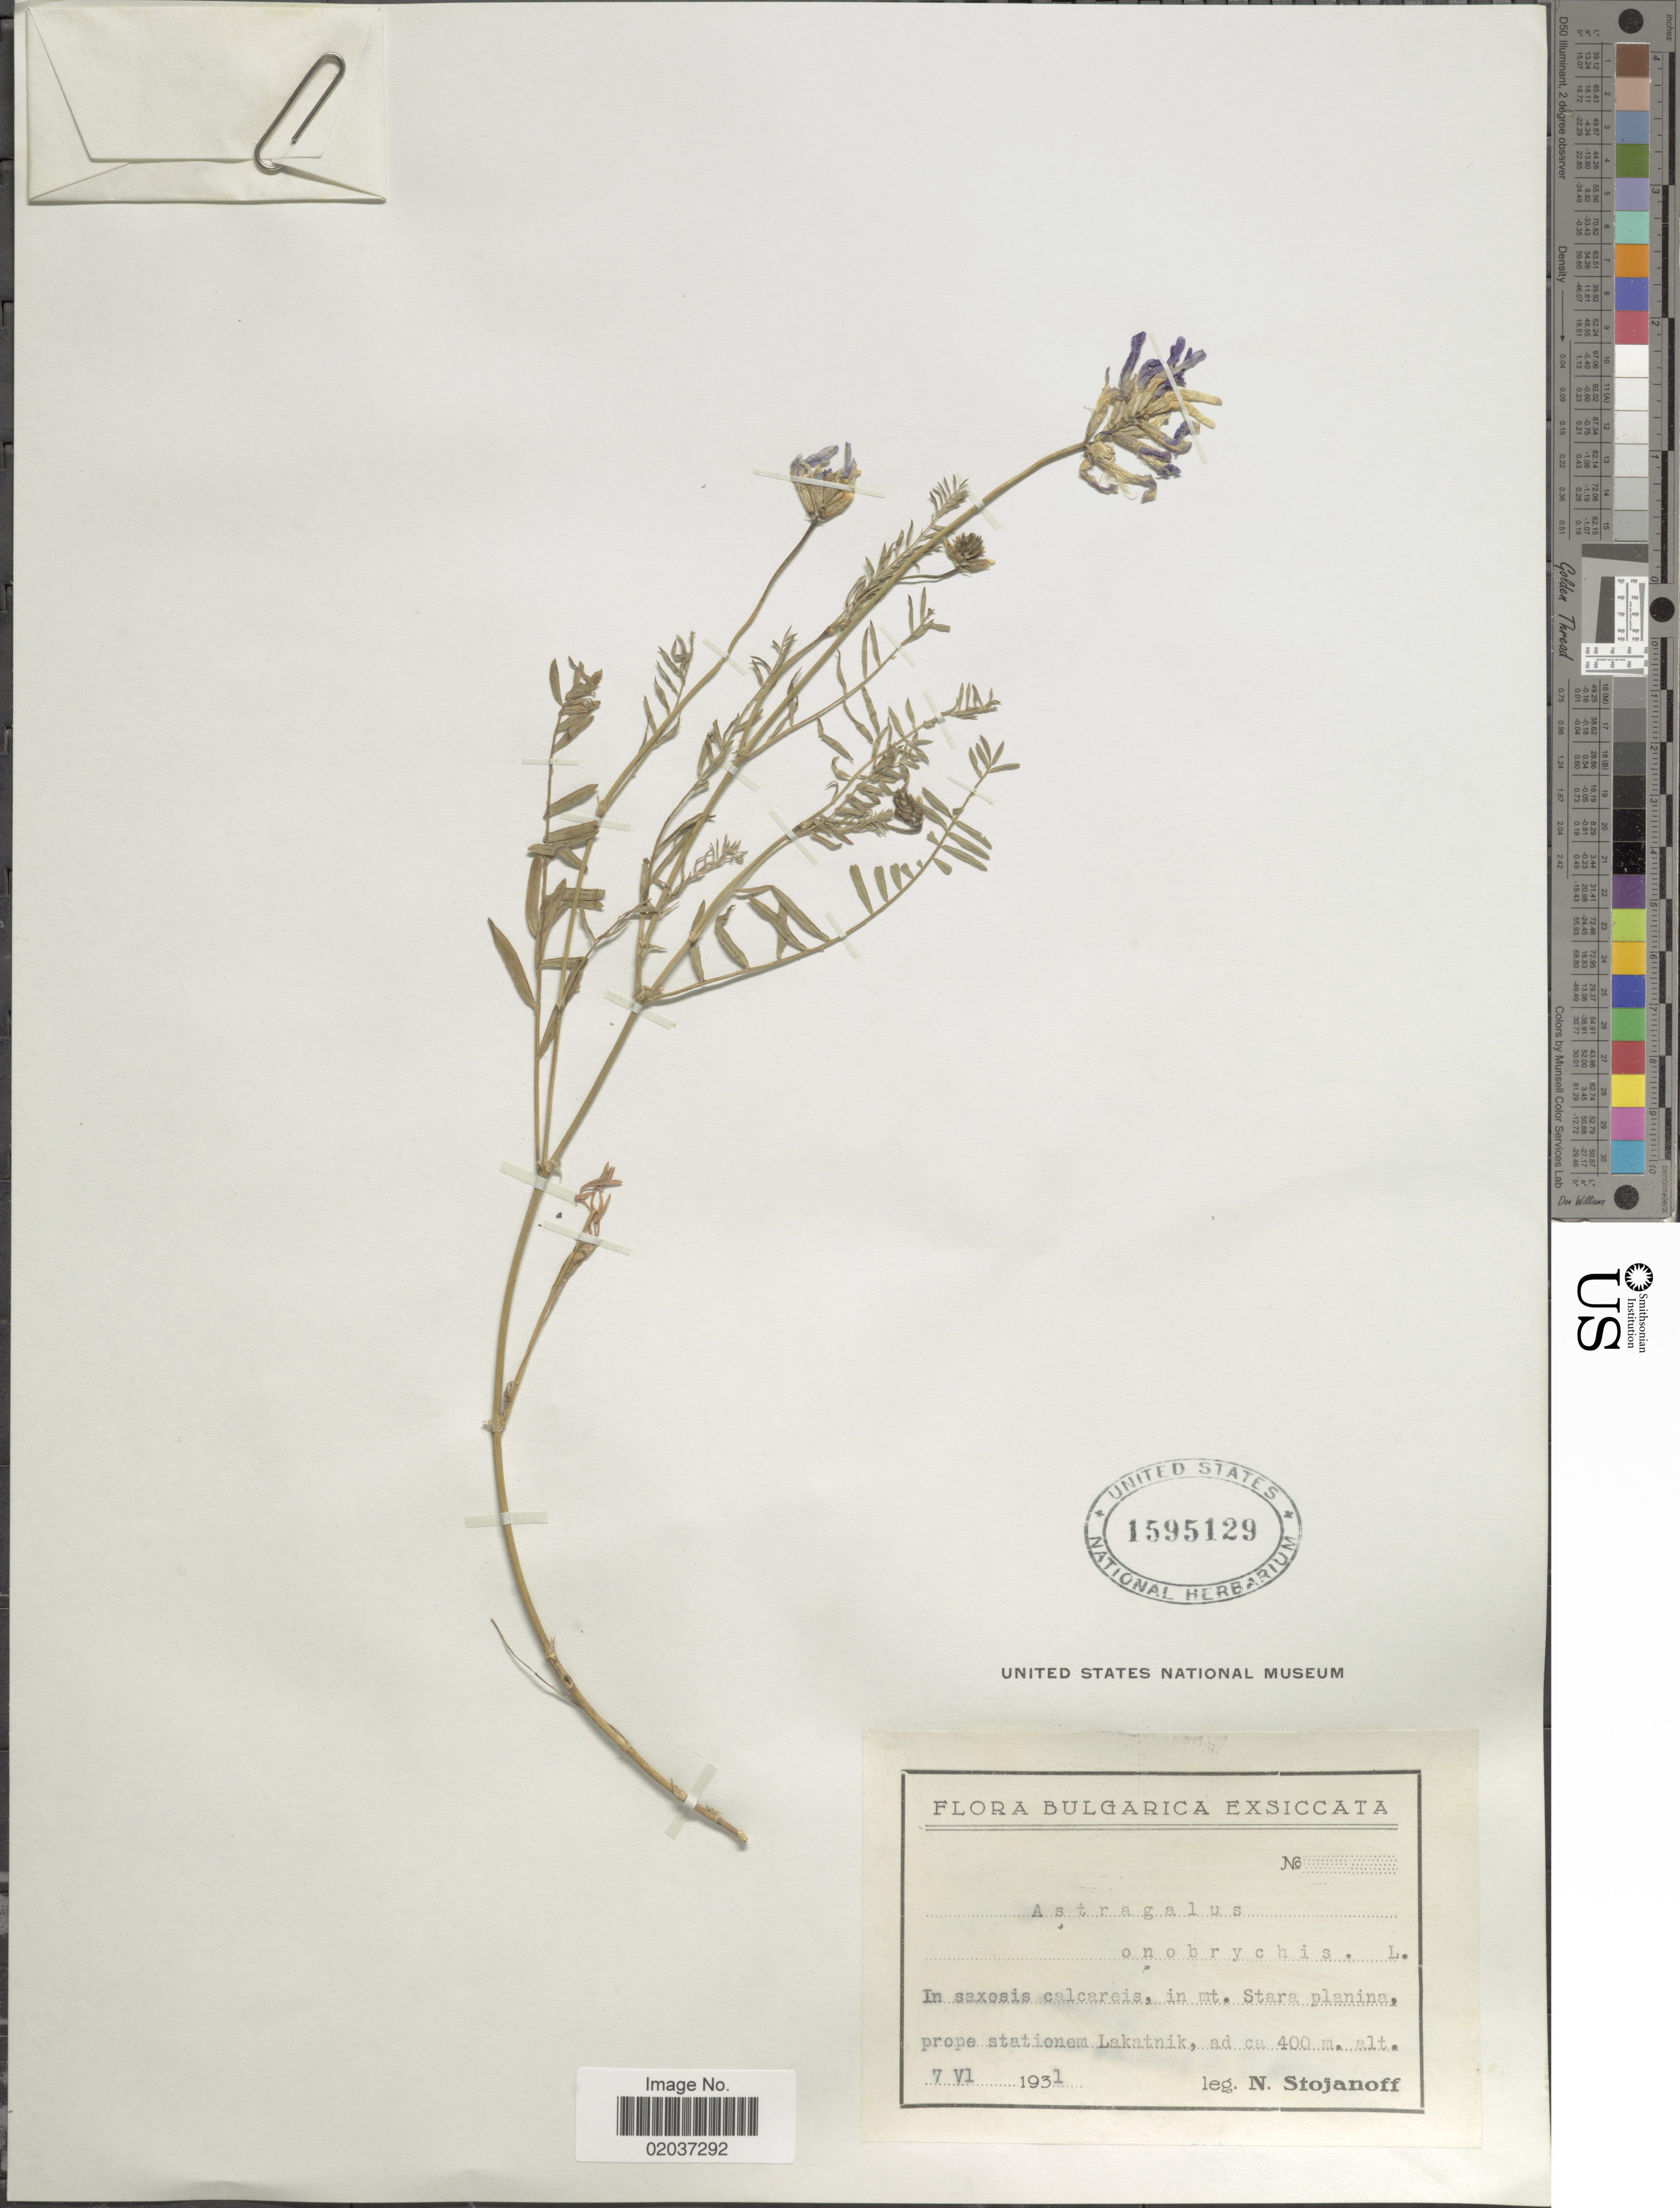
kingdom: Plantae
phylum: Tracheophyta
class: Magnoliopsida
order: Fabales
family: Fabaceae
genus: Astragalus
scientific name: Astragalus onobrychis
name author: L.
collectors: N. Stojanoff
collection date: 1931-06-07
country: Bulgaria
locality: In saxosis calcarcis, in mt. Stara planina, prope stationem Lakatnik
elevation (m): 400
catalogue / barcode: US 1595129